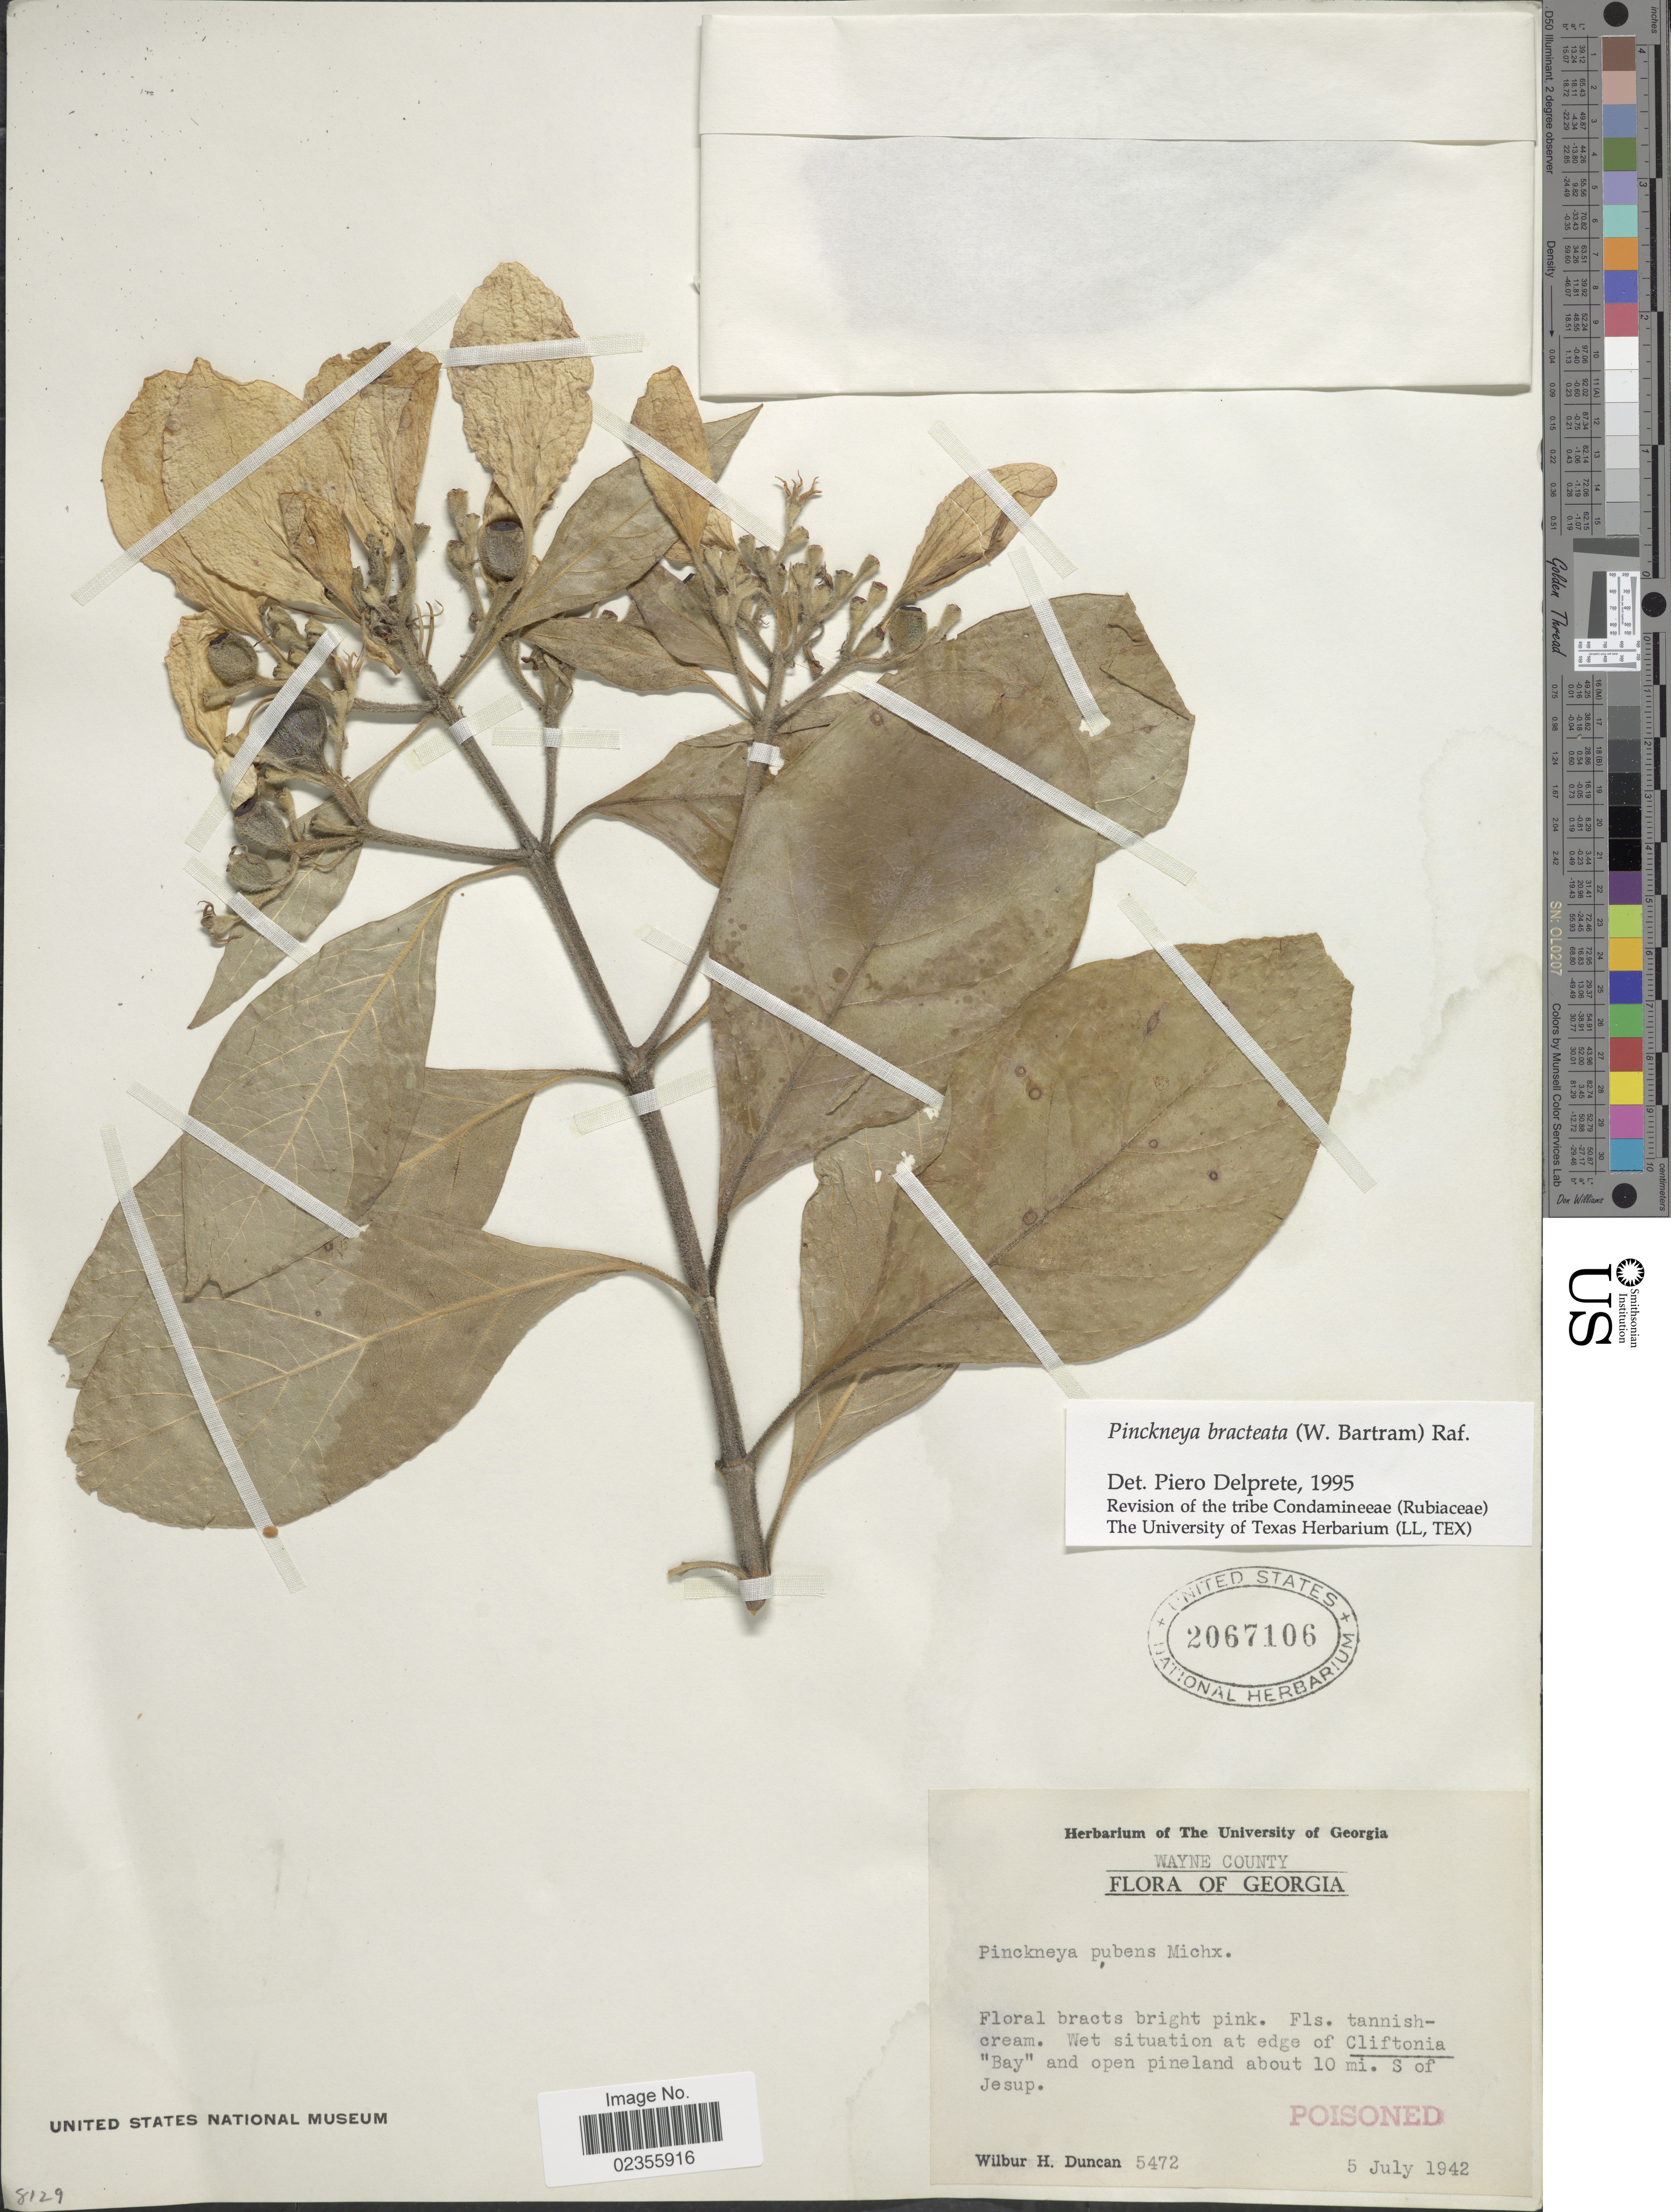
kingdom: Plantae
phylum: Tracheophyta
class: Magnoliopsida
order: Gentianales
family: Rubiaceae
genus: Pinckneya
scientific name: Pinckneya pubens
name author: Michx.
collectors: W. H. Duncan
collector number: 5472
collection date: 1942-07-05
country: United States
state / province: Georgia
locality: Wayne County. Georgia. Wet situation at edge of Cliftonia "Bay" and open pineland about 10 mi. S of Jesup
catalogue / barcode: US 2067106